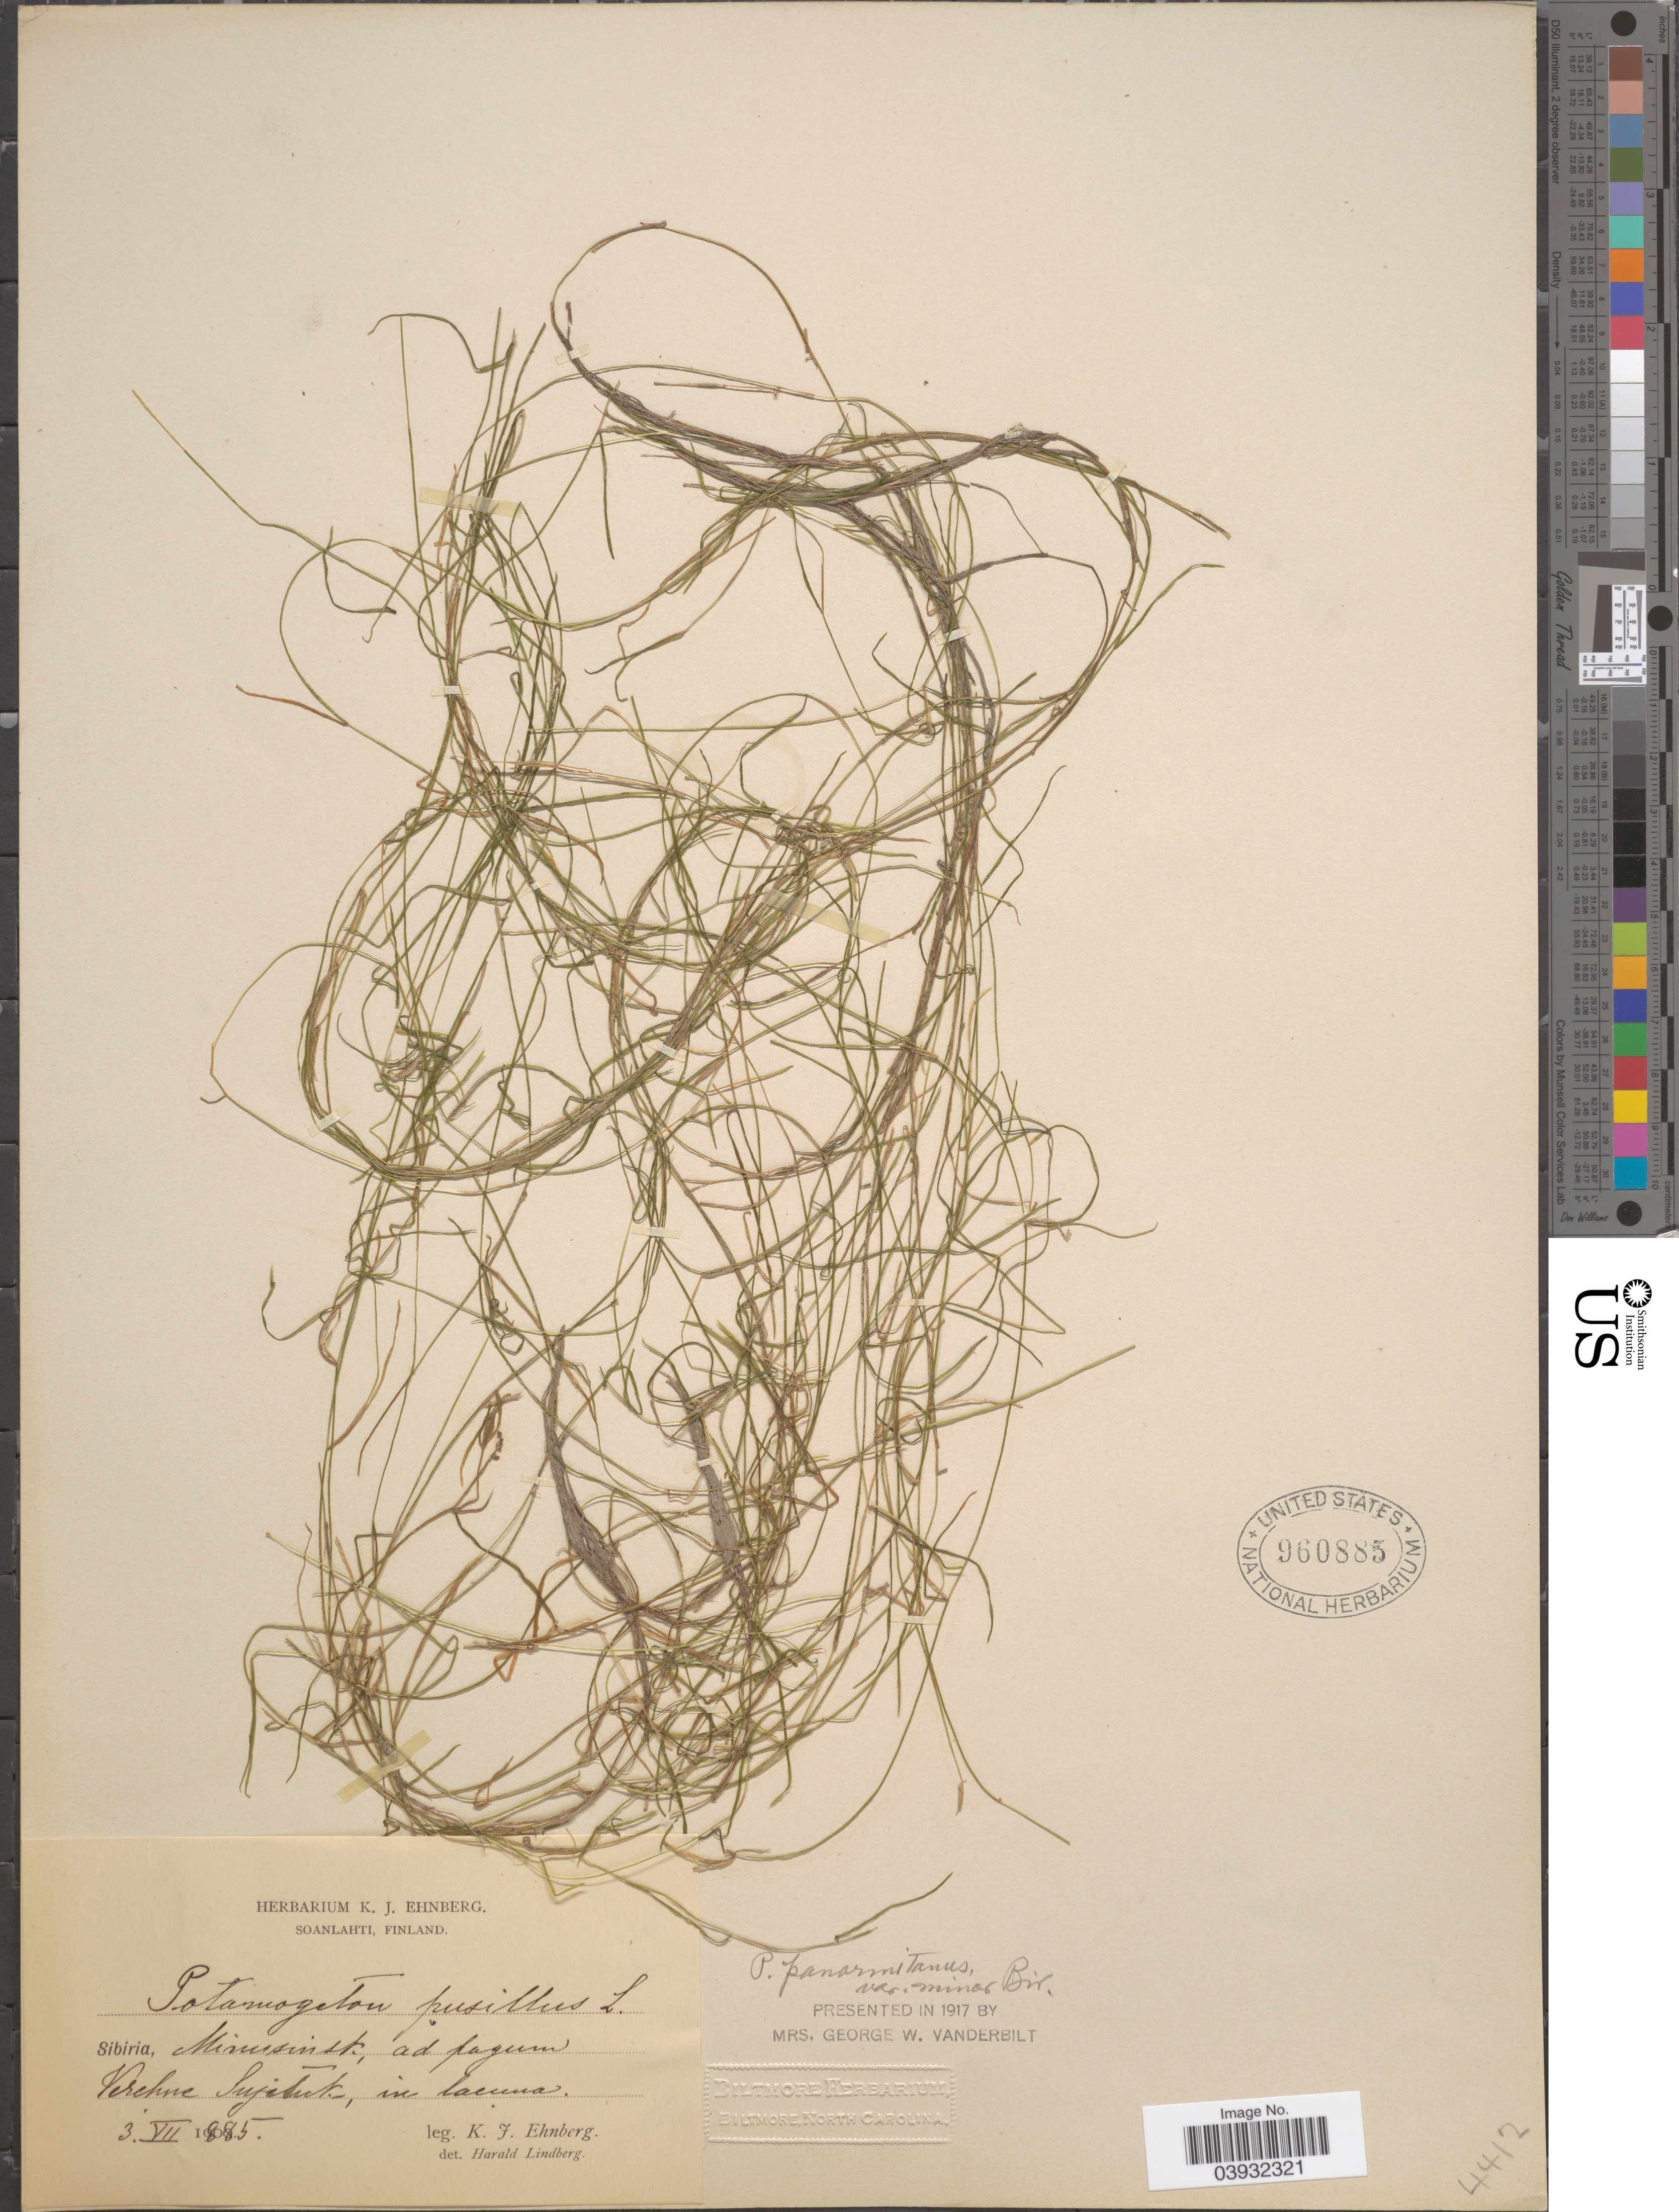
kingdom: Plantae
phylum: Tracheophyta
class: Liliopsida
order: Alismatales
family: Potamogetonaceae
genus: Potamogeton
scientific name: Potamogeton panormitanus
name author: Biv.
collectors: K. Ehnberg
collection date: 1885-07-03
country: Finland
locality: Sibiria, Mimasinst, ad pagum. Verehue Sujasuk, in lacuna.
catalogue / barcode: US 960885